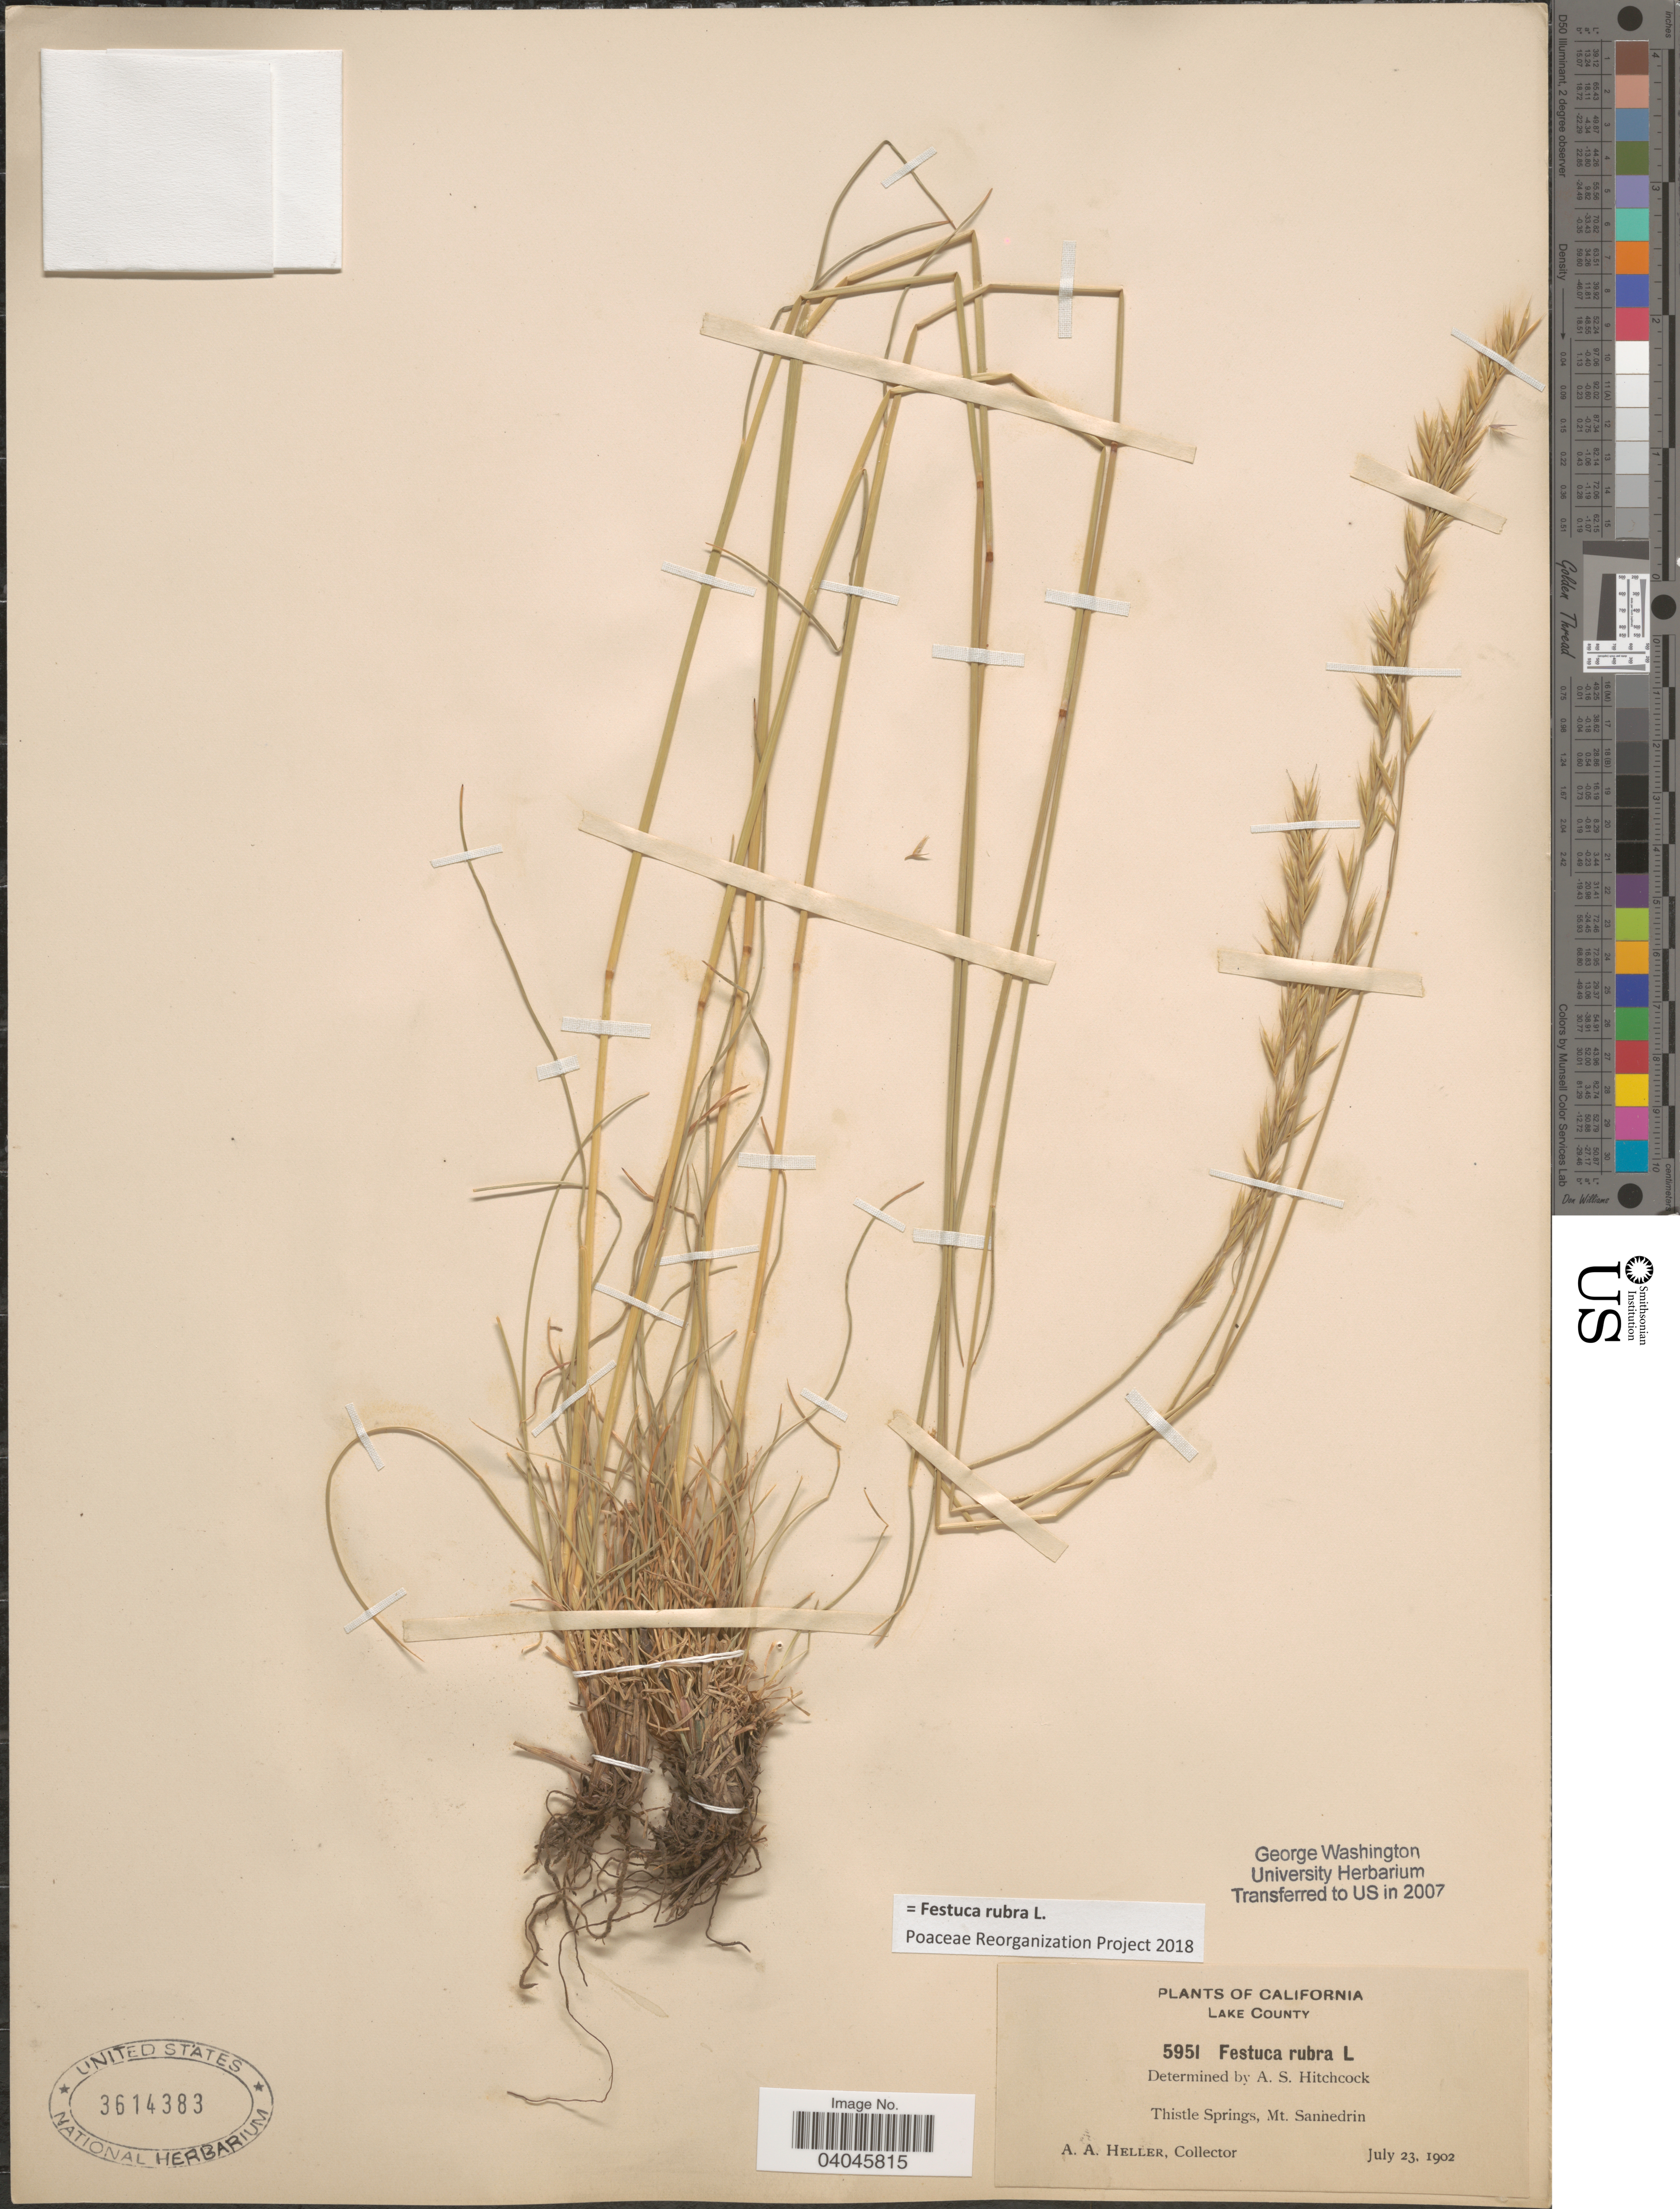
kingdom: Plantae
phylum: Tracheophyta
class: Liliopsida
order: Poales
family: Poaceae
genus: Festuca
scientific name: Festuca rubra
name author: L.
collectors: A. A. Heller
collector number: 5951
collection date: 1902-07-23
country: United States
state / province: California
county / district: Lake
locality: Lake County. Thistle Springs, Mt. Sanhedrin.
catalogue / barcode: US 3614383